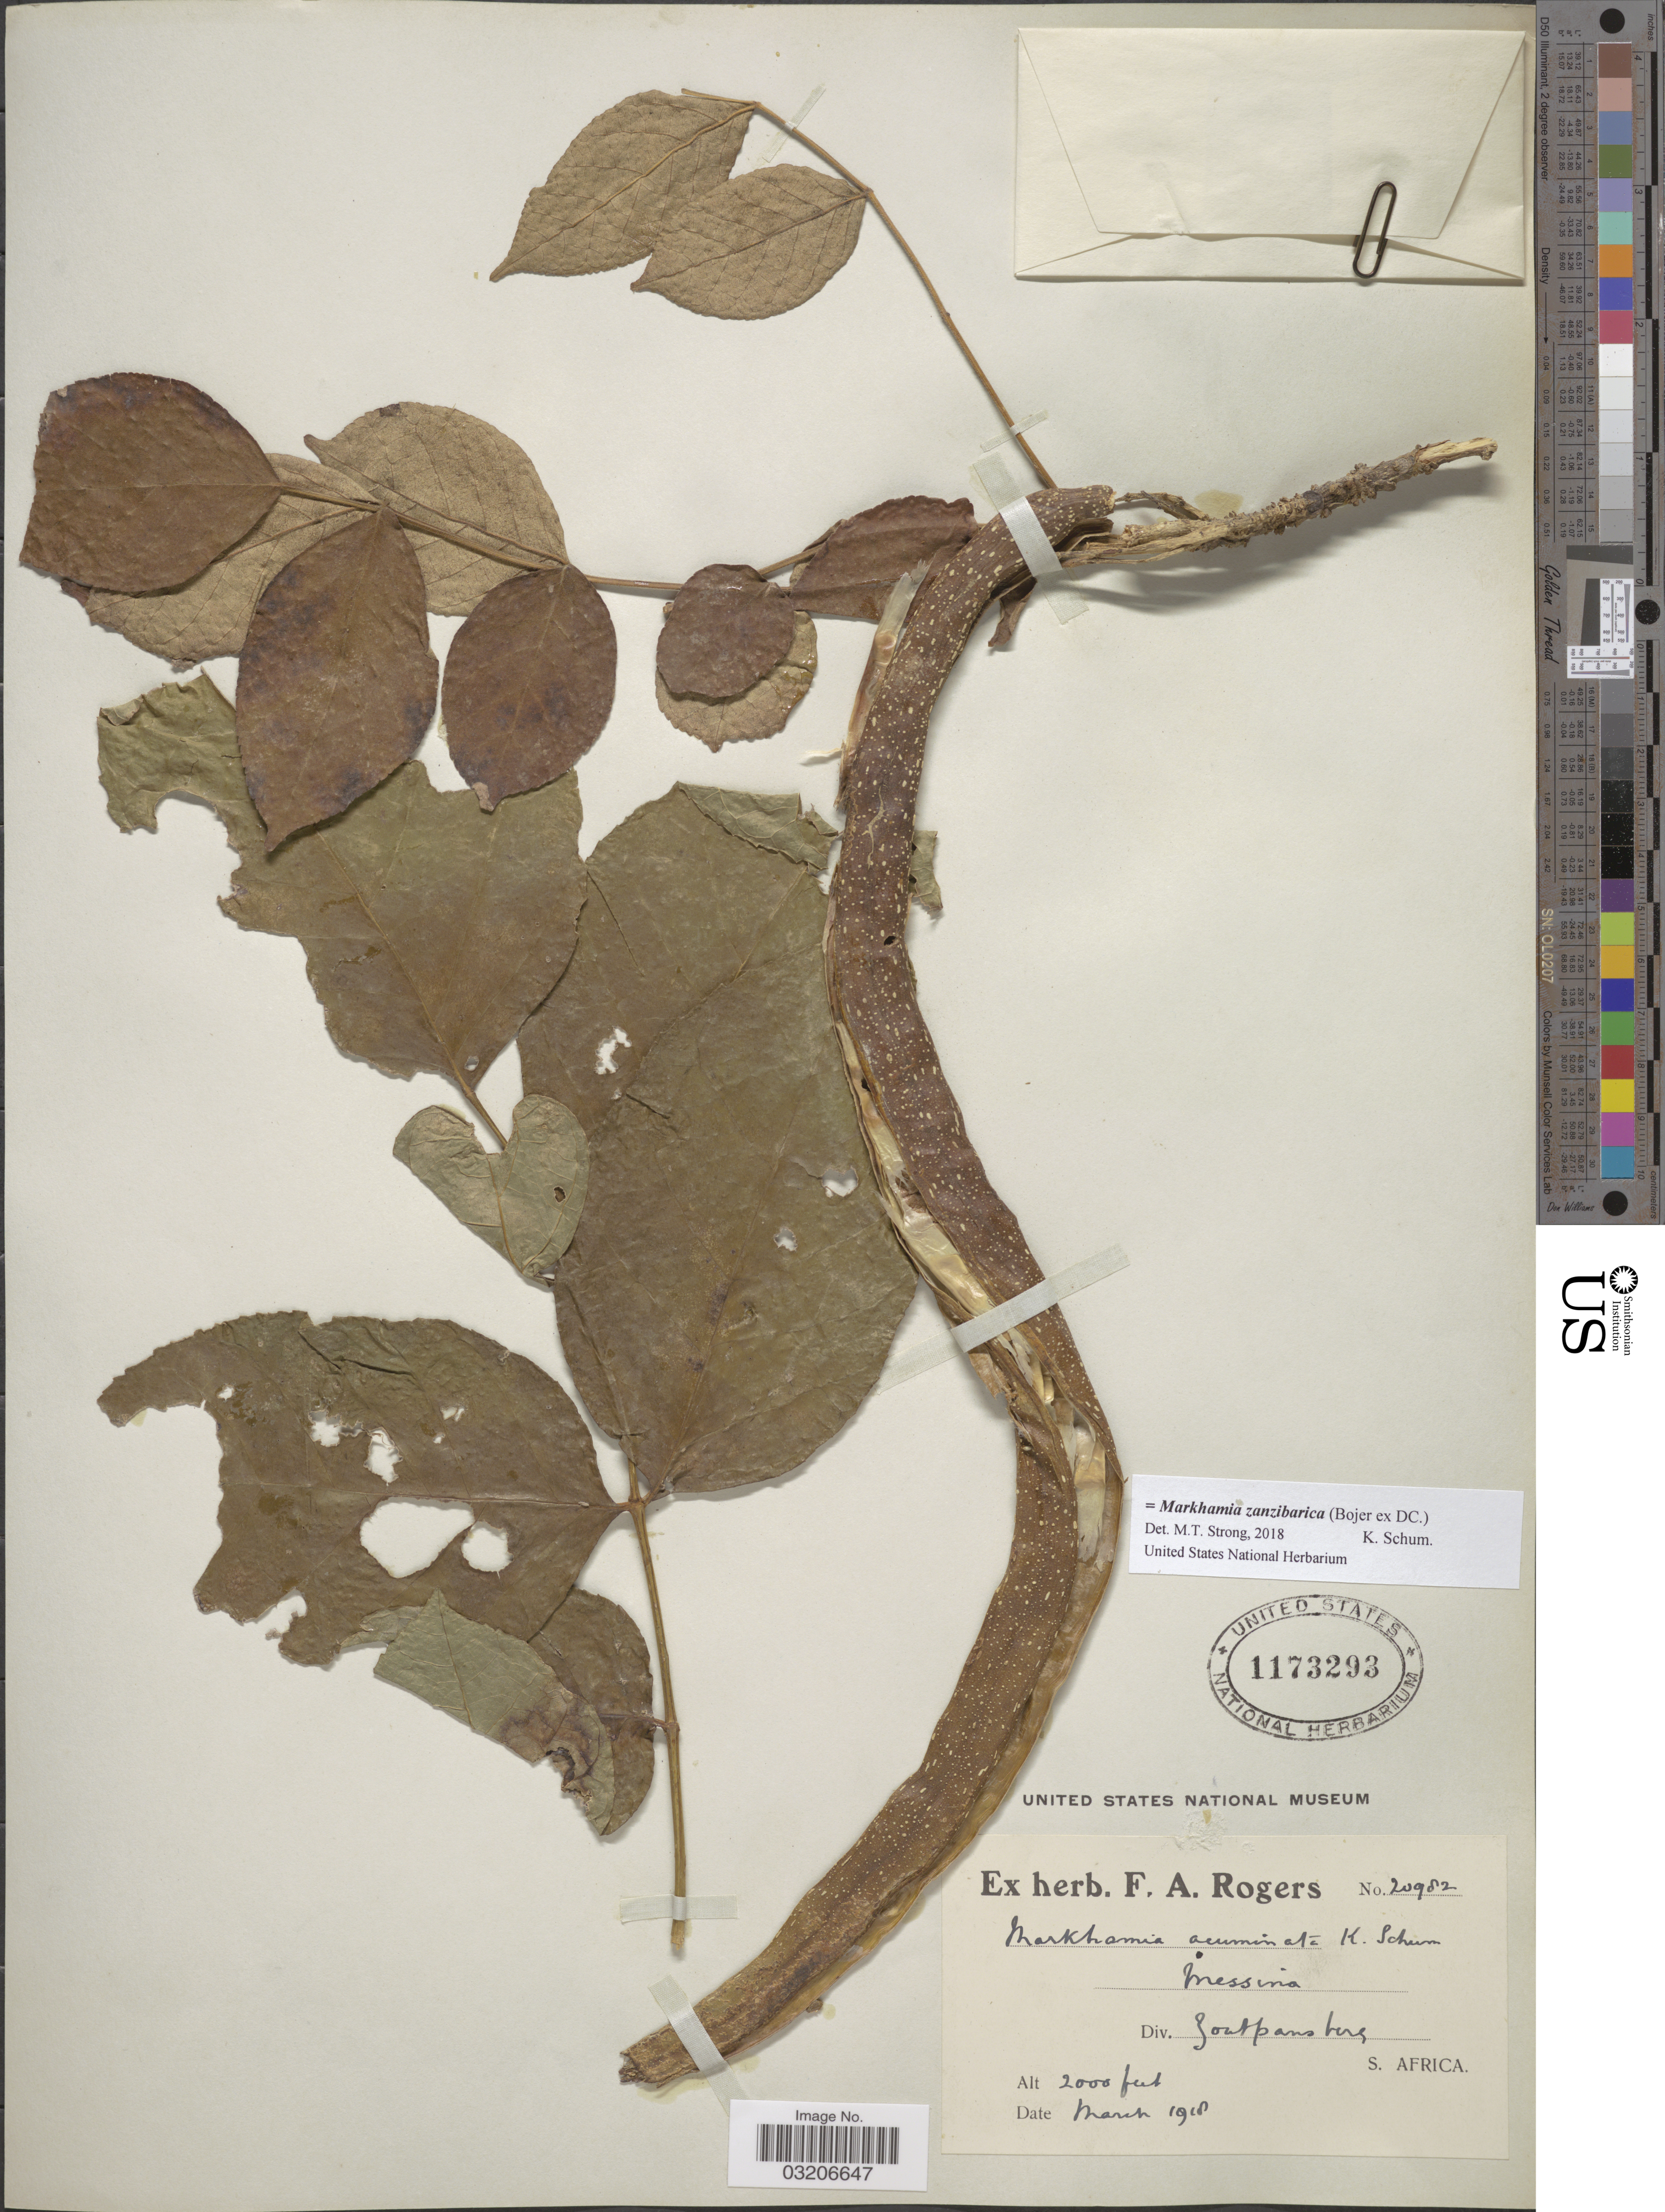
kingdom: Plantae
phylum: Tracheophyta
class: Magnoliopsida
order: Lamiales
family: Bignoniaceae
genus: Markhamia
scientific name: Markhamia zanzibarica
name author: (Bojer ex DC.) K. Schum.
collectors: ex herb. F. A. Rogers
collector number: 20982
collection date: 1918-03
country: South Africa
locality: Div. Zoutpansberg. S. Africa.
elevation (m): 610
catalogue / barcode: US 1173293